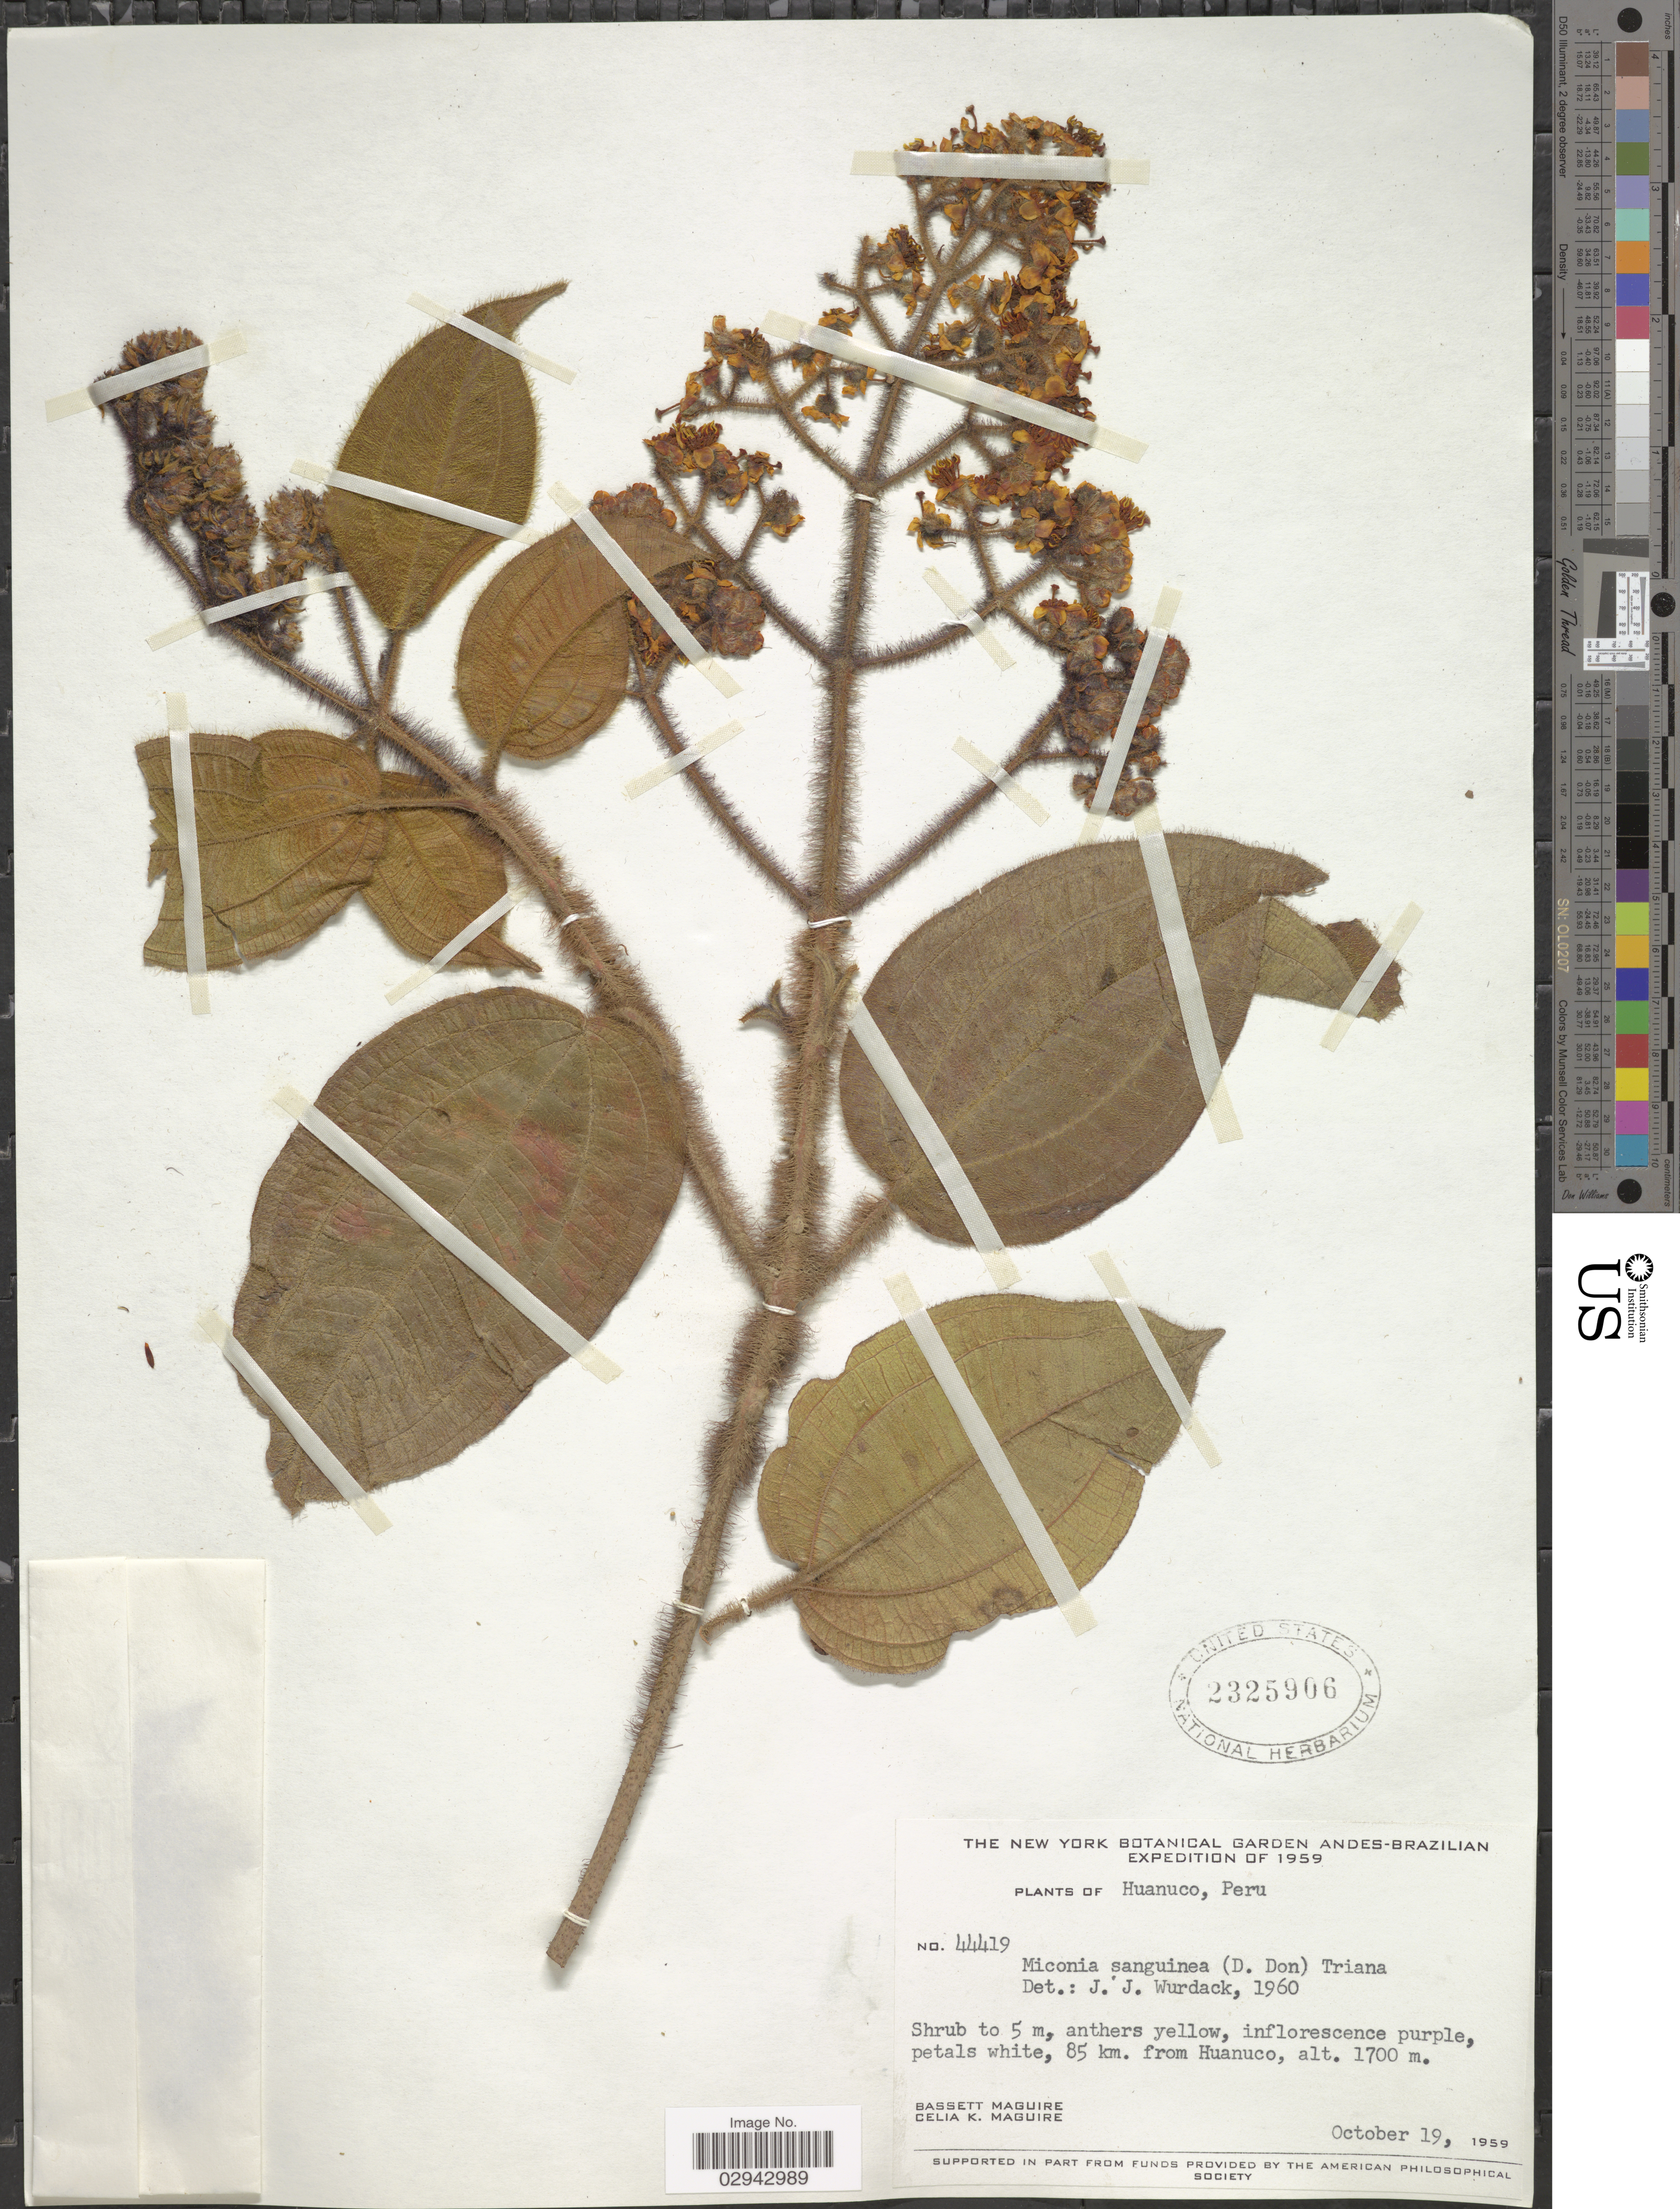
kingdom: Plantae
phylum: Tracheophyta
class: Magnoliopsida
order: Myrtales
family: Melastomataceae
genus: Miconia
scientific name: Miconia sanguinea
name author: (D. Don) Triana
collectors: B. Maguire & C. K. Maguire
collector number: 44419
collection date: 1959-10-19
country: Peru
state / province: Huánuco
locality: Andes. 85 km. from Huanuco.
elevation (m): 1700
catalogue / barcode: US 2325906